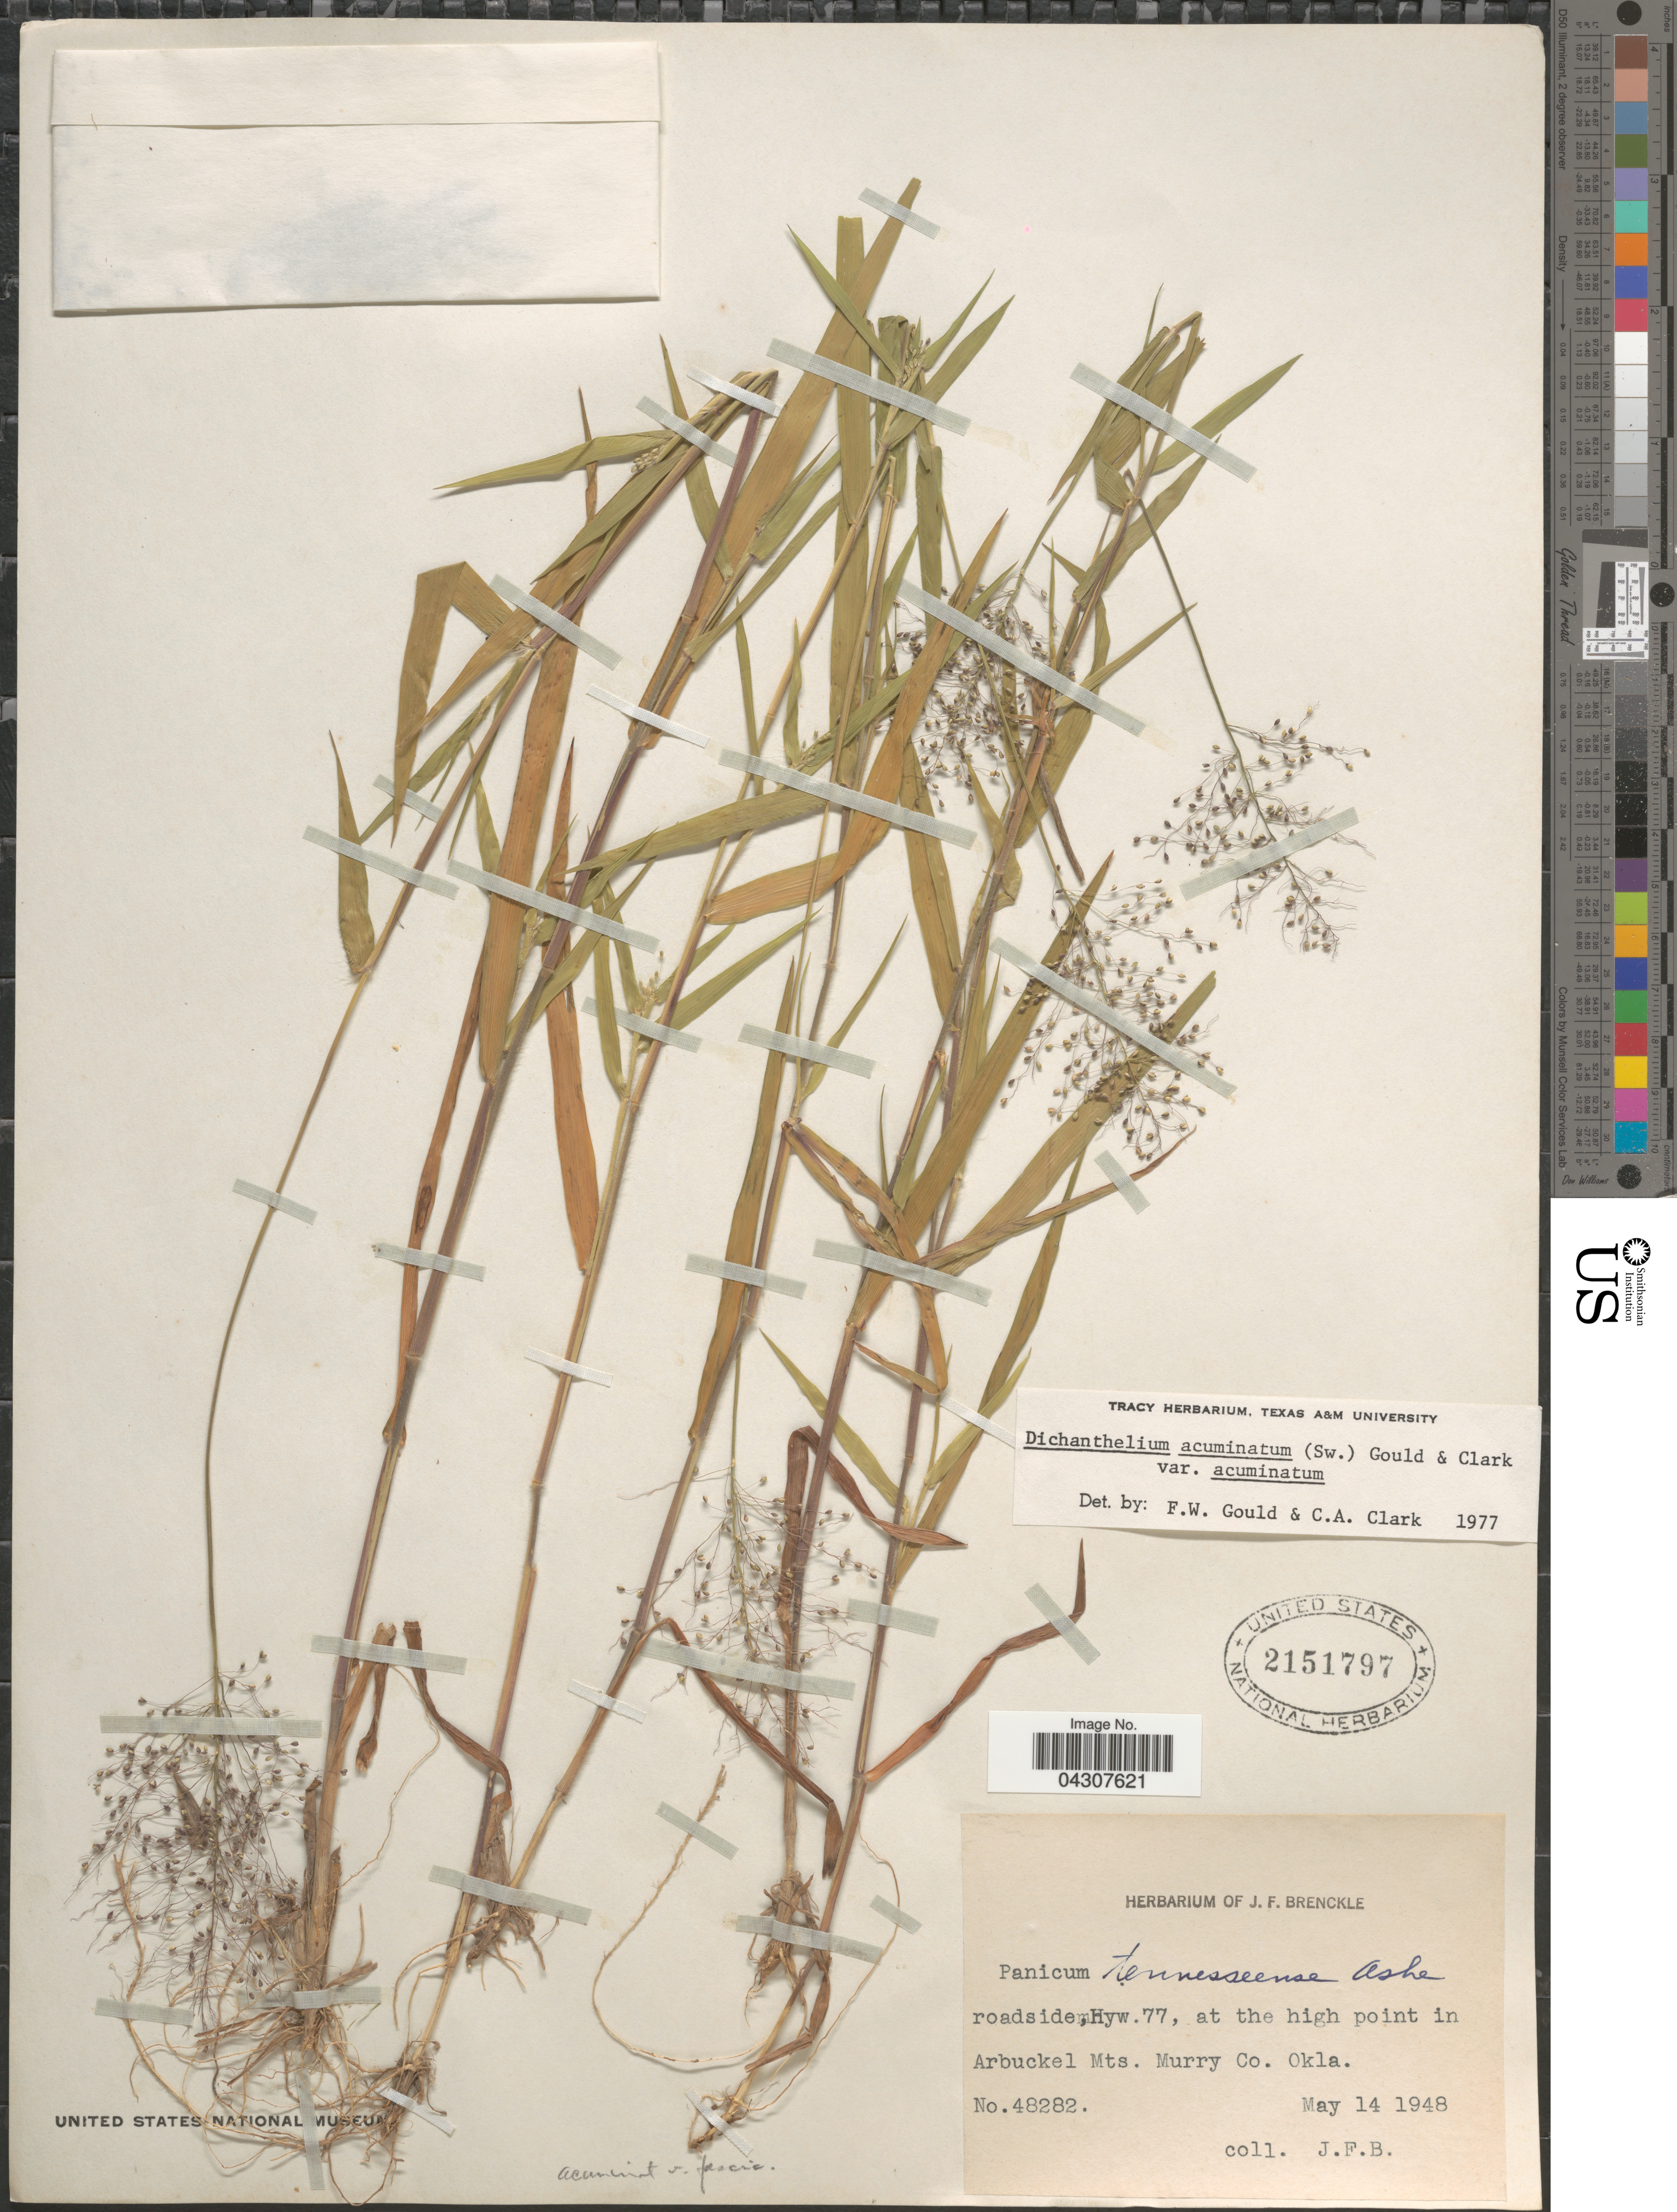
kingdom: Plantae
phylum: Tracheophyta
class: Liliopsida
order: Poales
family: Poaceae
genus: Dichanthelium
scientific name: Dichanthelium acuminatum var. acuminatum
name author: (Sw.) Gould & C.A. Clark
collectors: J. Brenckle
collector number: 48282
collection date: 1948-05-14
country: United States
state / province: Oklahoma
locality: Roadside, Hyw. 77, at the high point in Arbuckel Mts. Murry Co.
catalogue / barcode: US 2151797